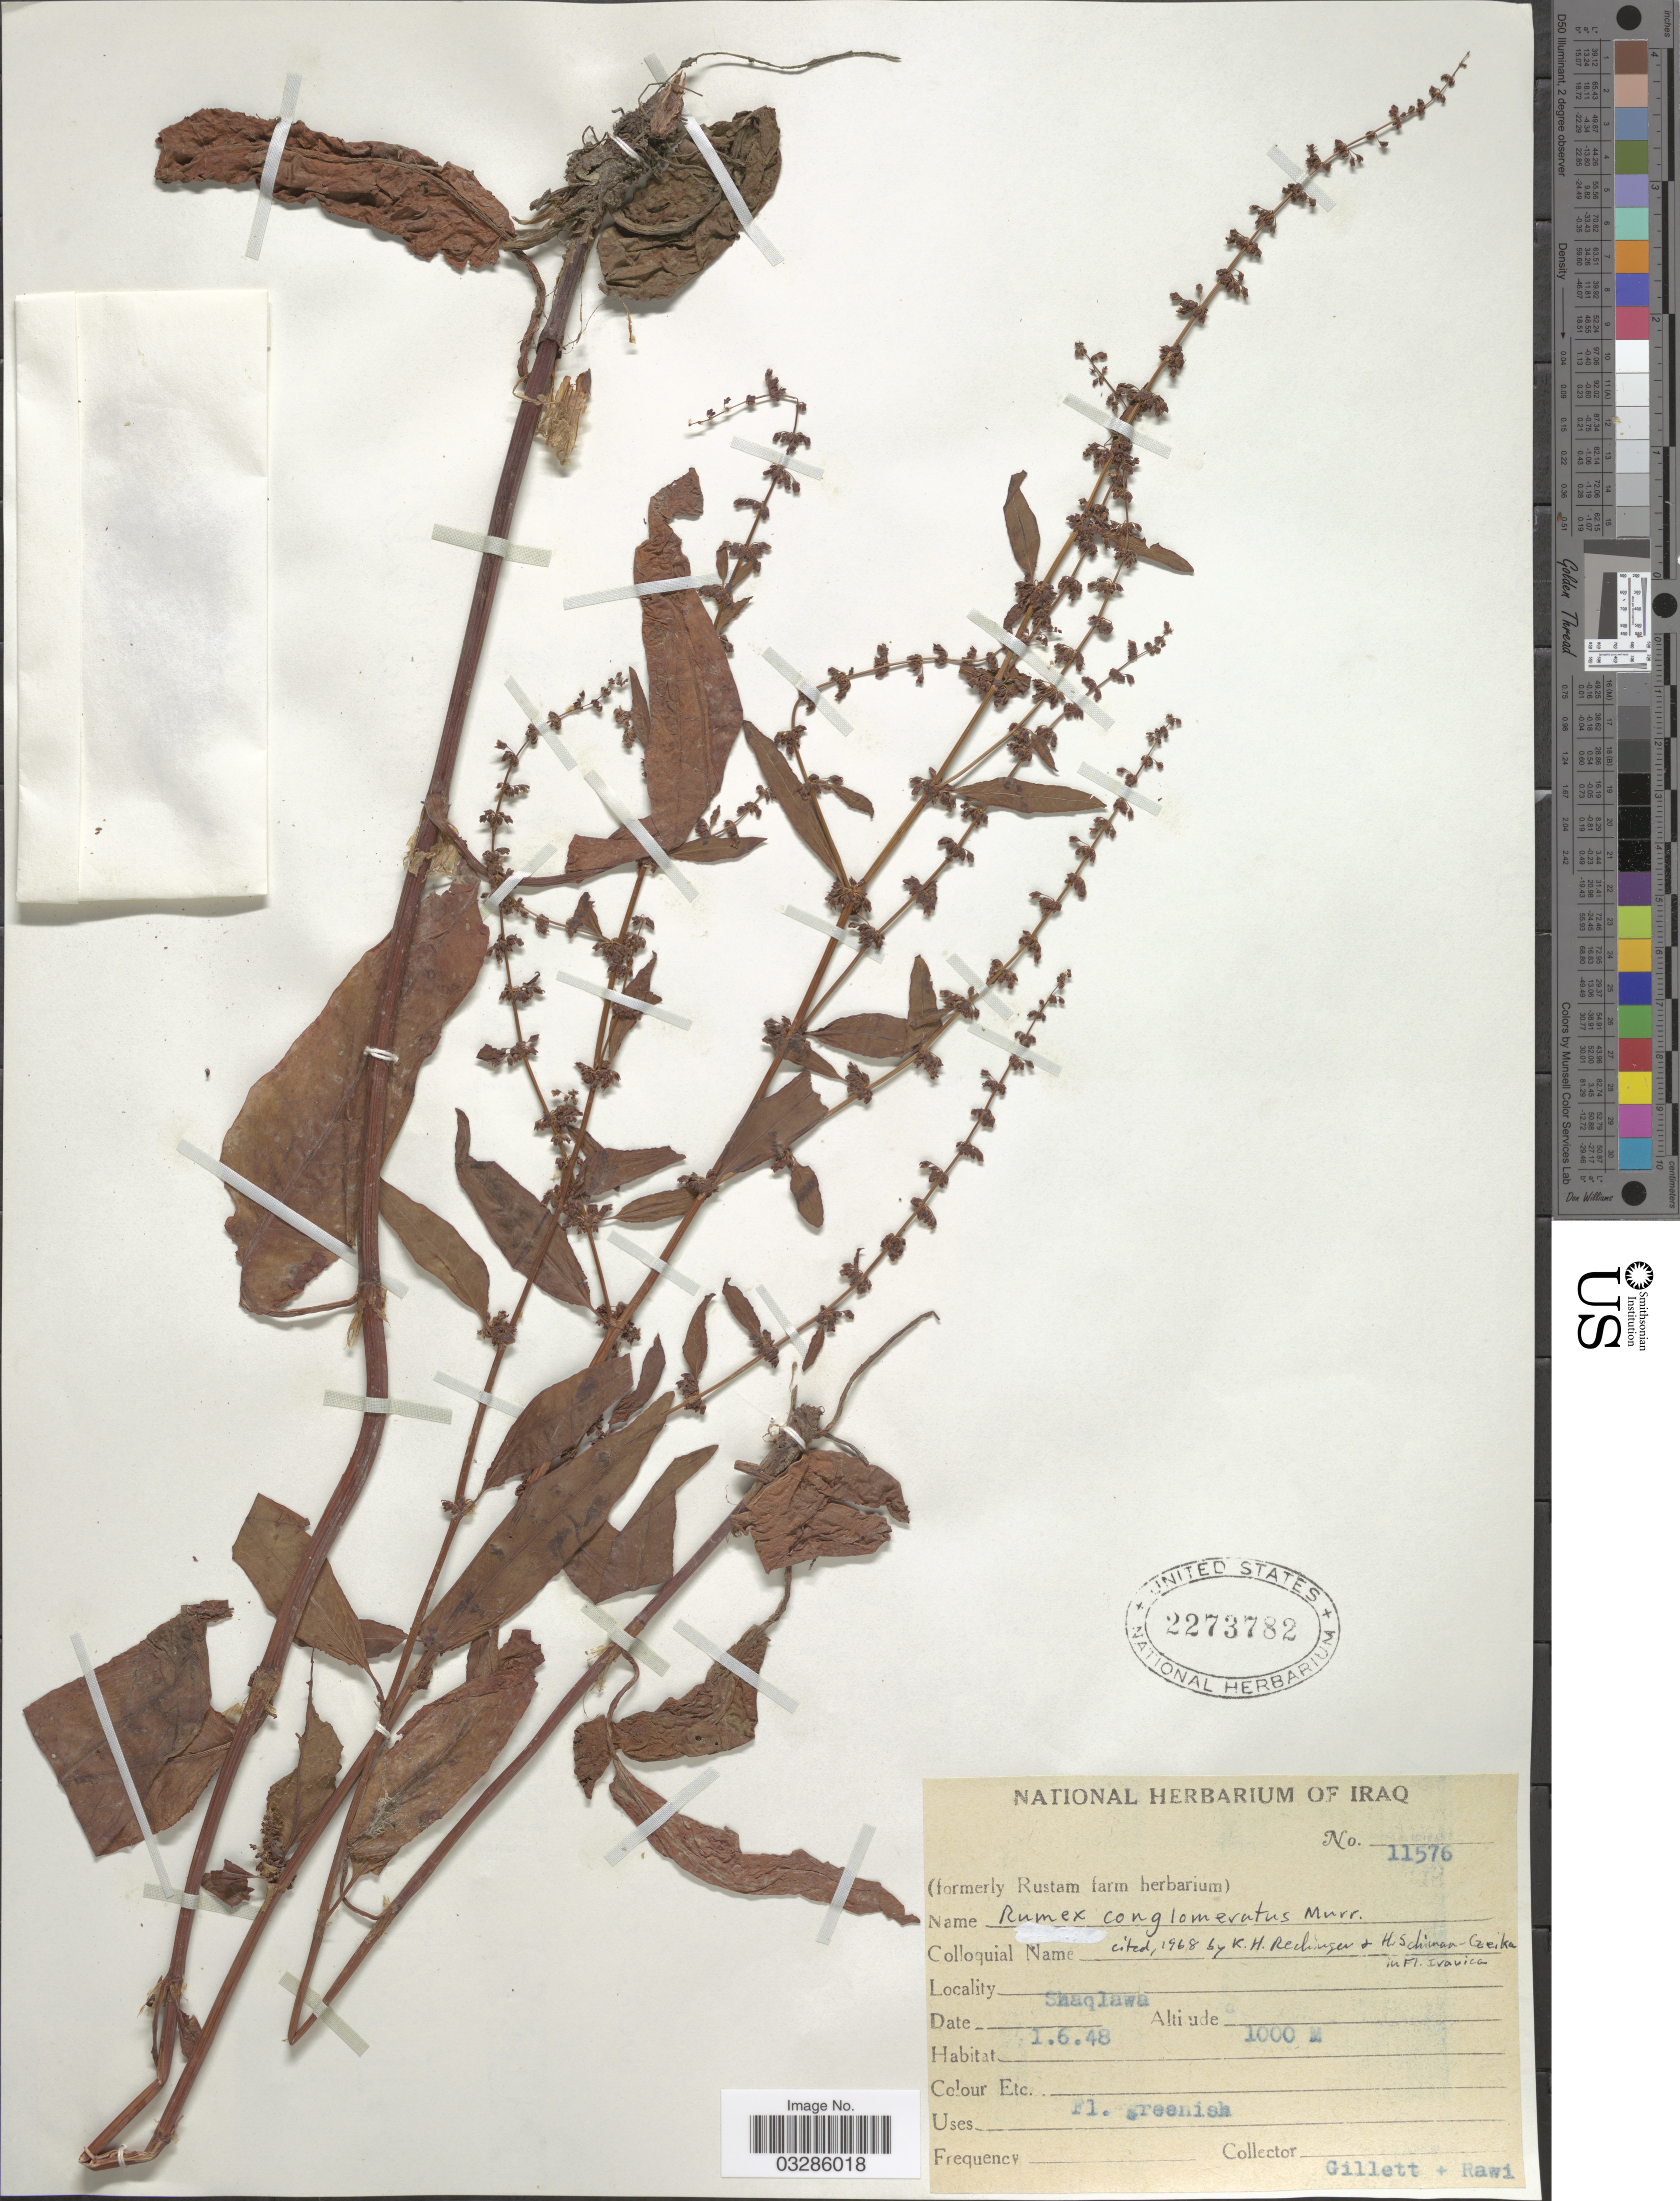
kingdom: Plantae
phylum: Tracheophyta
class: Magnoliopsida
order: Caryophyllales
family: Polygonaceae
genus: Rumex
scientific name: Rumex conglomeratus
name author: Murray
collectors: Gillett, -- & -. Rawi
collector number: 11576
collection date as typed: Transcribed d/m/y: 1/6/48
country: Iraq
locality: Shaqlawa.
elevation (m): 1000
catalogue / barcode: US 2273782